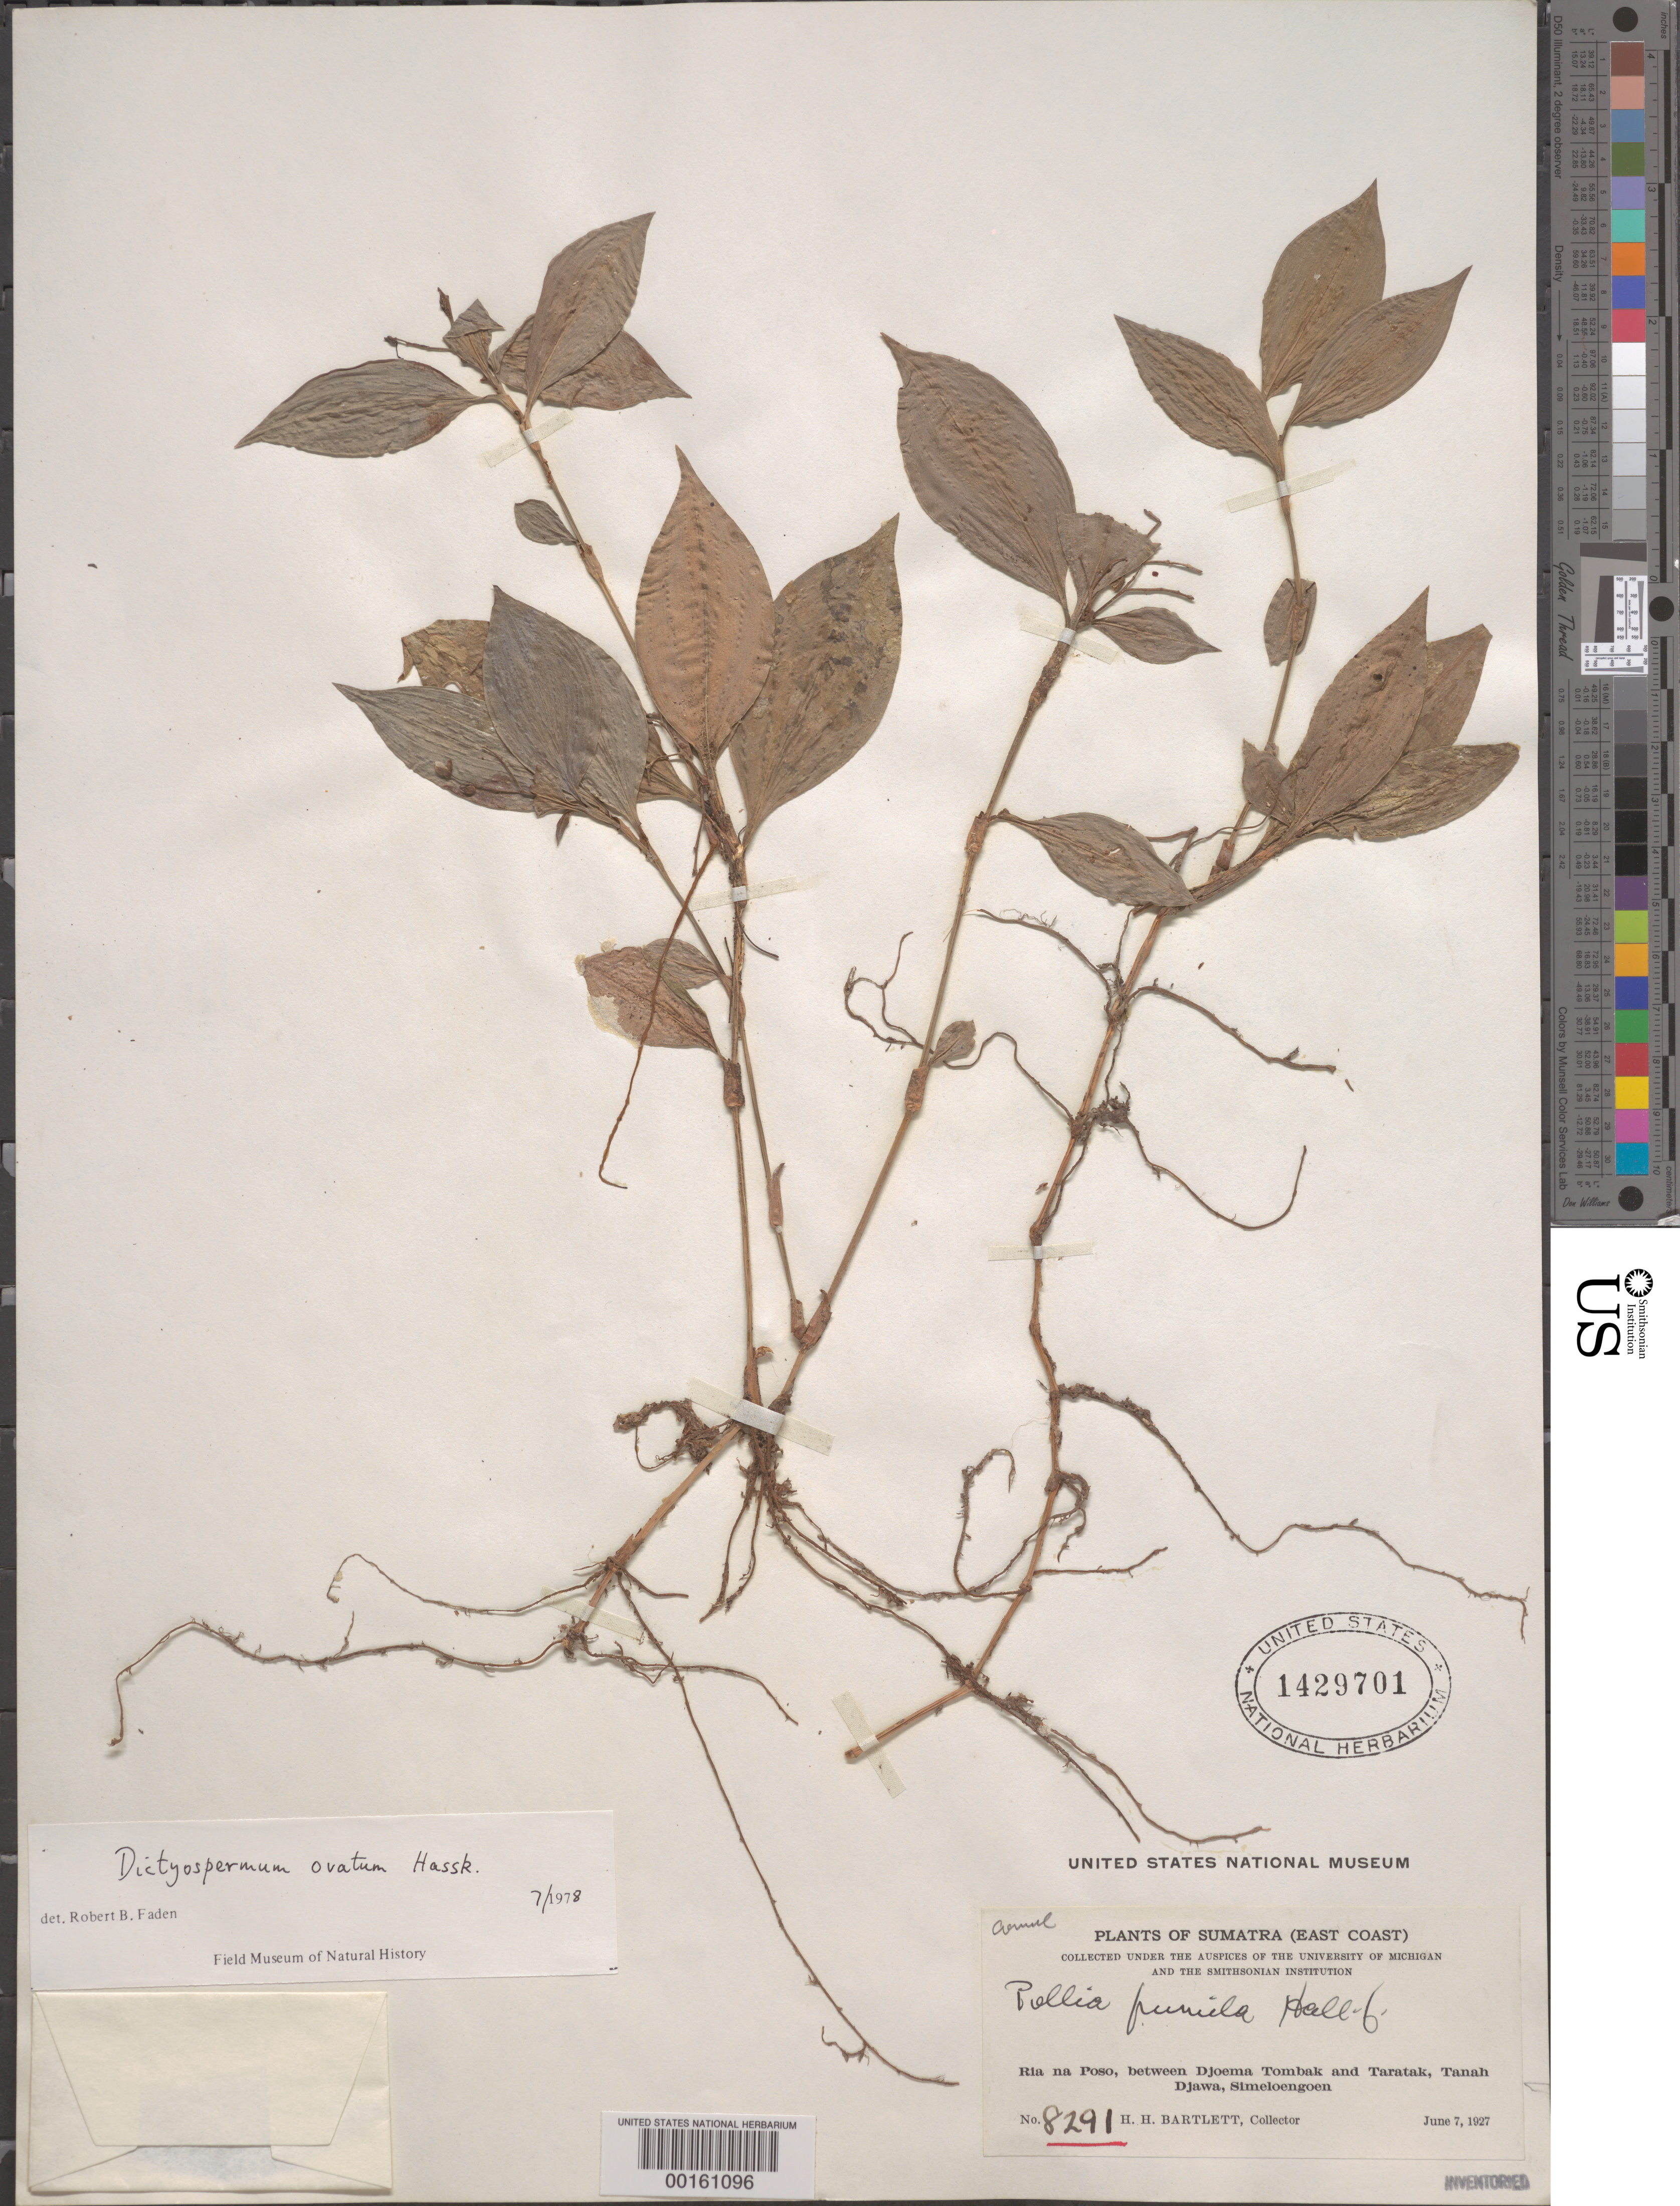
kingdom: Plantae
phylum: Tracheophyta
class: Liliopsida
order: Commelinales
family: Commelinaceae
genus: Dictyospermum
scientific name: Dictyospermum ovatum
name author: Hassk.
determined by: Faden, Robert B., (US), Smithsonian Institution - National Museum of Natural History (UNITED STATES)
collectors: H. H. Bartlett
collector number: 8291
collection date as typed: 07 Jun 1927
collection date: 1927-06-07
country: Indonesia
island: Sumatra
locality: Ria na poso, between djoema tombak and taratak, tanah djawa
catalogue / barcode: US 1429701